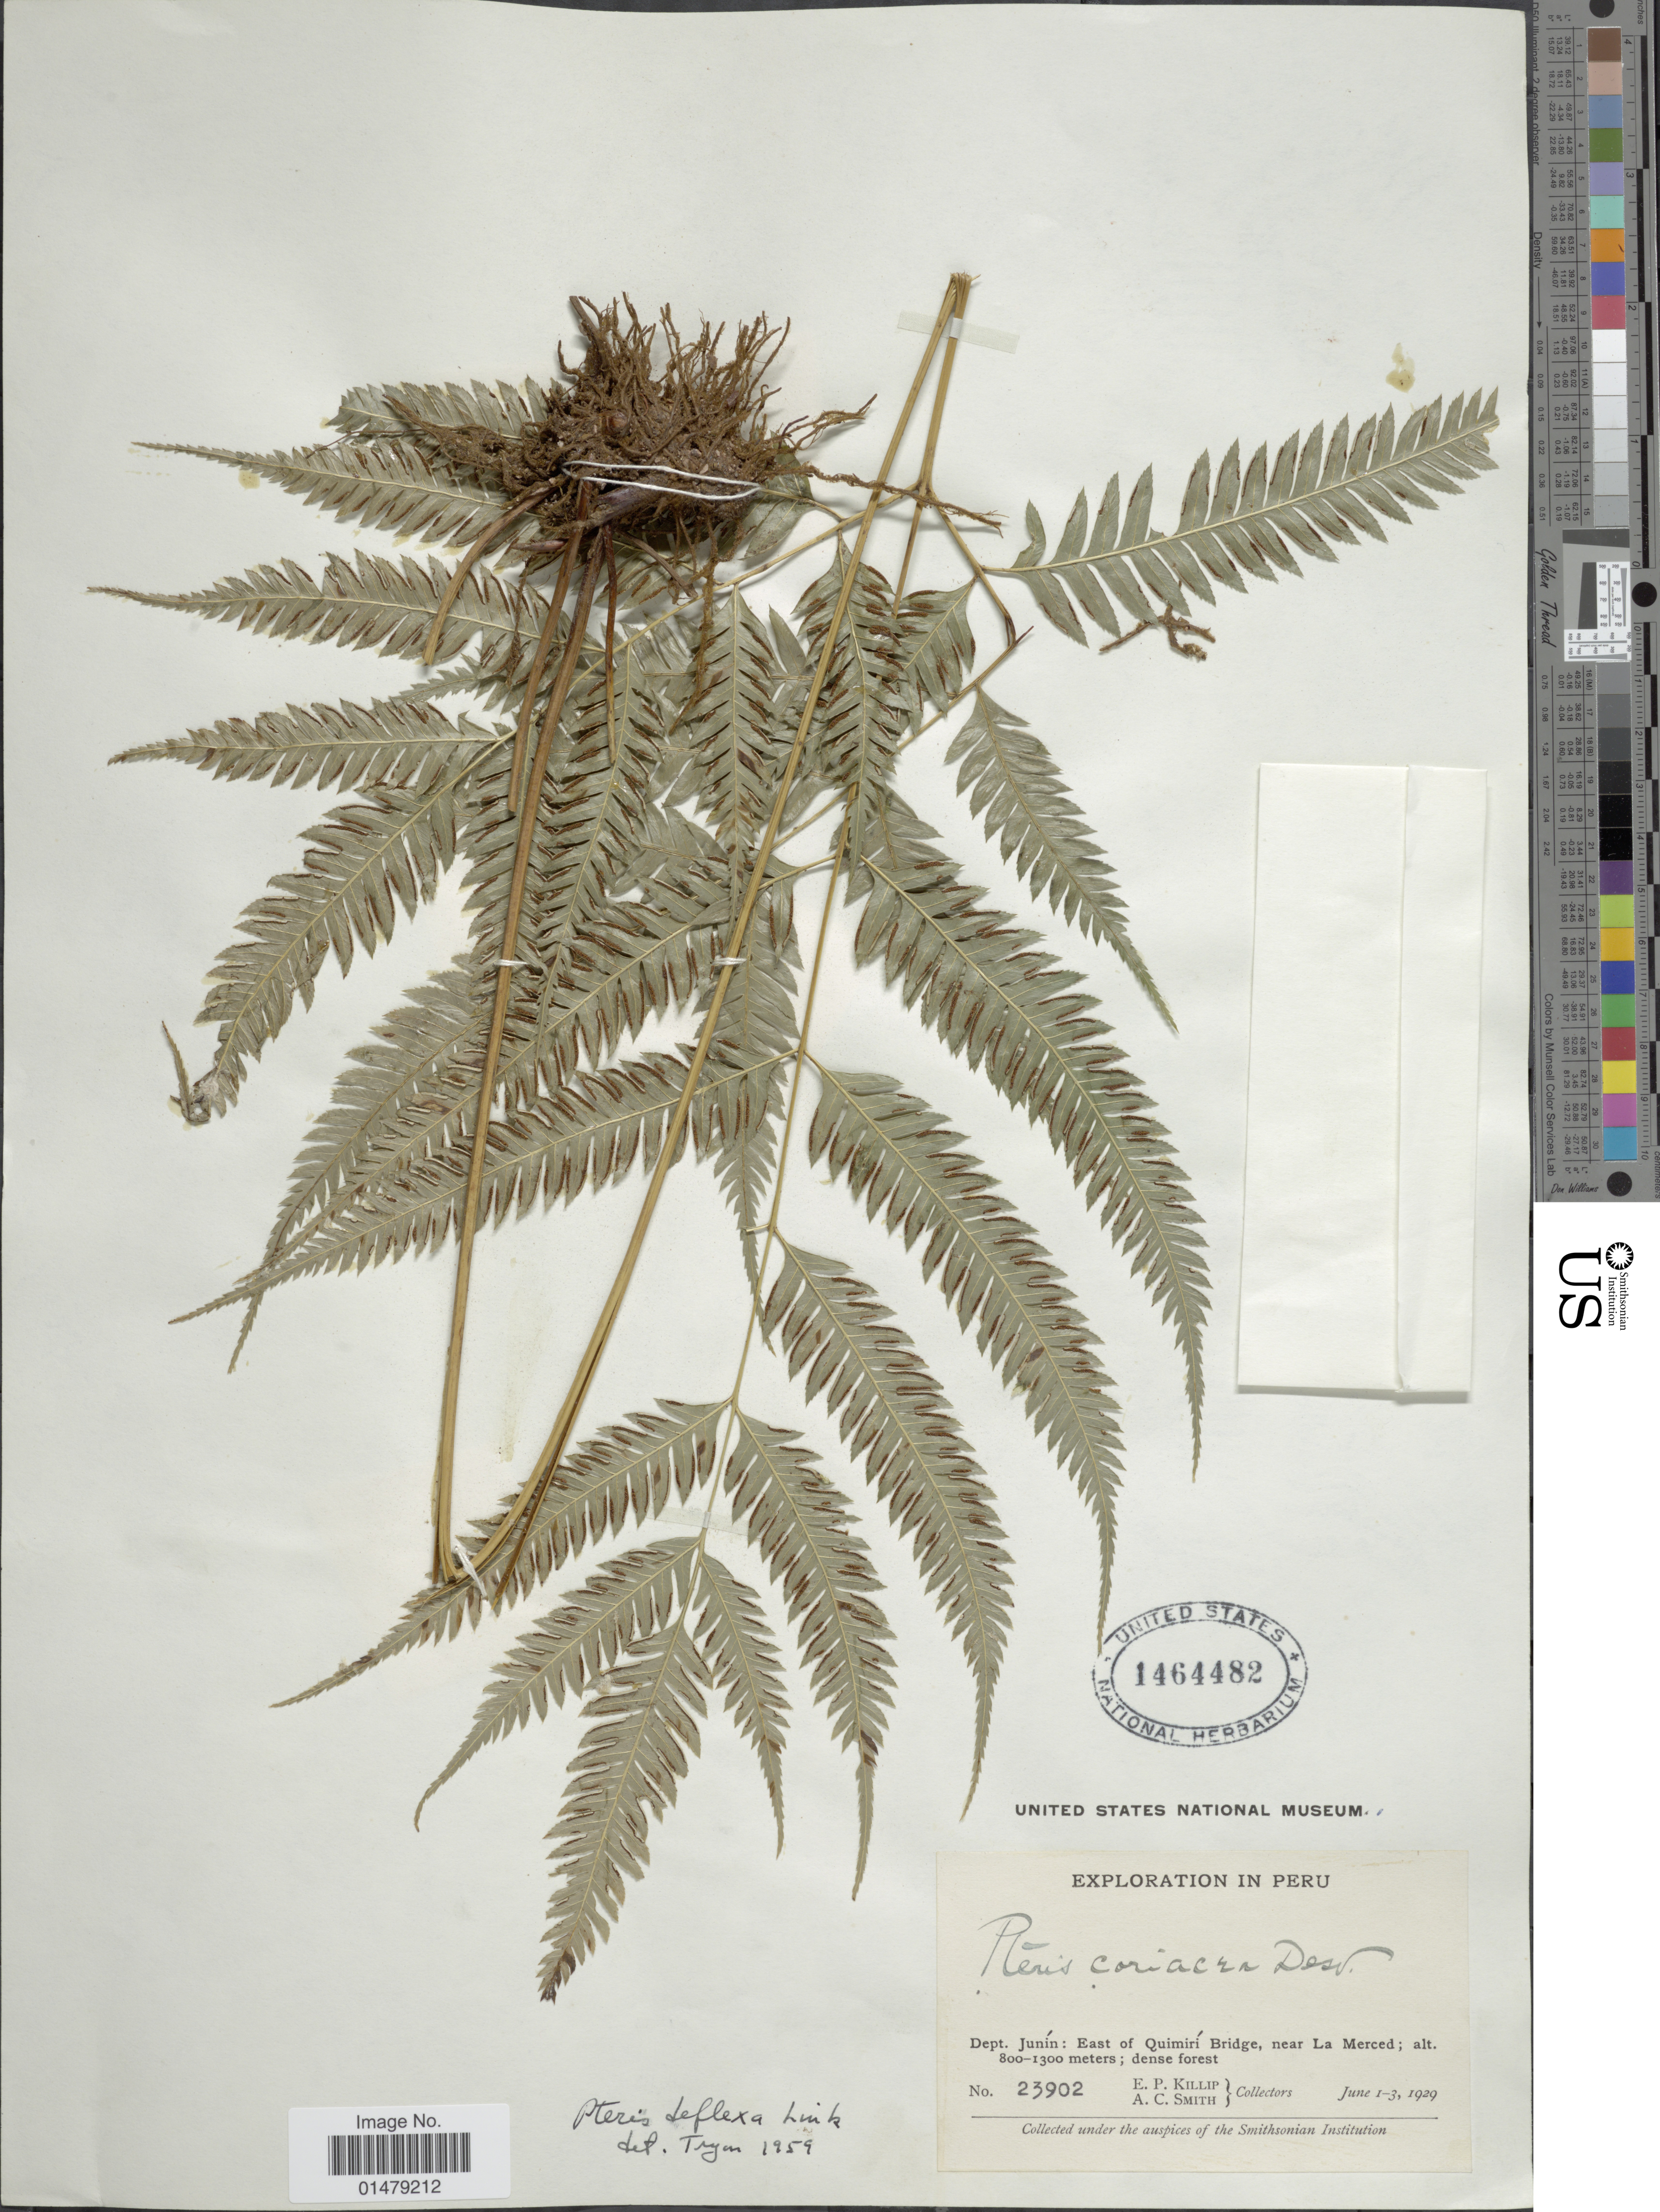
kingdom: Plantae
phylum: Tracheophyta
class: Polypodiopsida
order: Polypodiales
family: Pteridaceae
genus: Pteris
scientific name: Pteris deflexa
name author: Link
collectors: E. P. Killip & A. C. Smith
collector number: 23902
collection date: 1929-06-01/1929-06-03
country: Peru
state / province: Junín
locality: Dept. Junin: East of Quimiri Bridge, near La Merced.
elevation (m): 800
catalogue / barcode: US 1464482